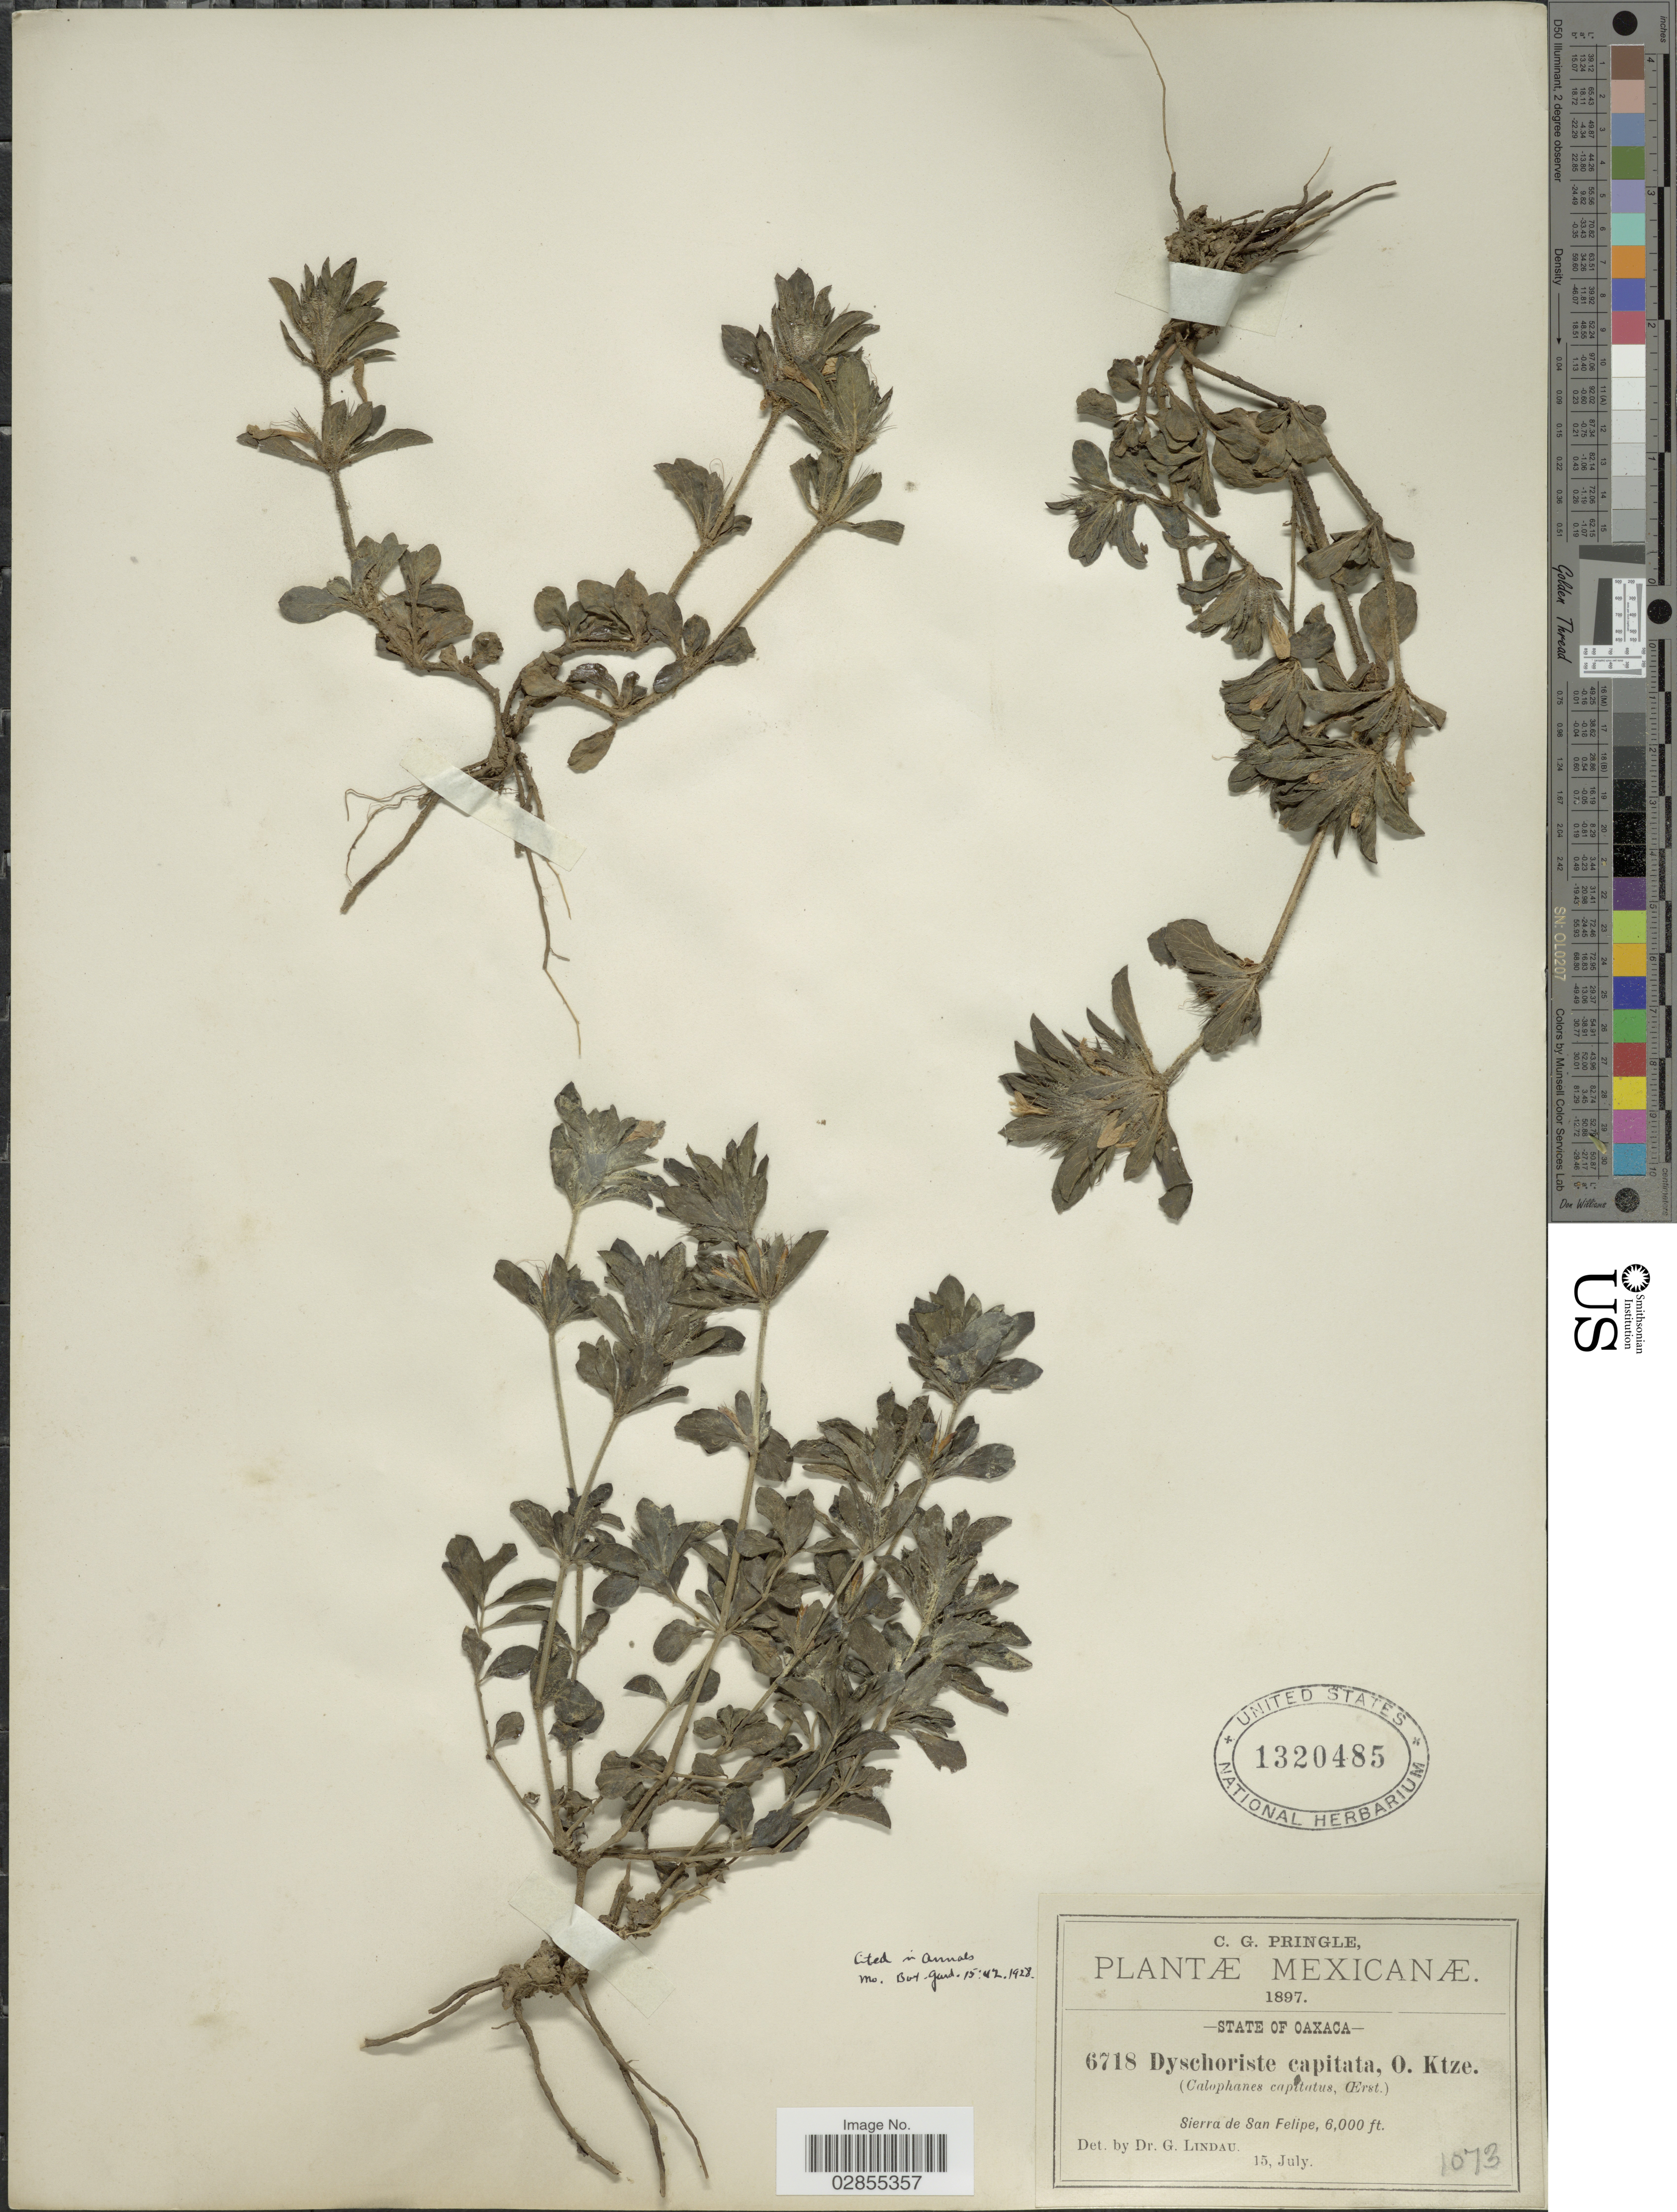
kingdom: Plantae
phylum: Tracheophyta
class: Magnoliopsida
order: Lamiales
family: Acanthaceae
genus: Dyschoriste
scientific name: Dyschoriste capitata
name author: (Oerst.) Kuntze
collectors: C. G. Pringle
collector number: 6718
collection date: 1897-07-15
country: Mexico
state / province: Oaxaca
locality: Sierra de San Felipe.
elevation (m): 1829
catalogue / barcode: US 1320485